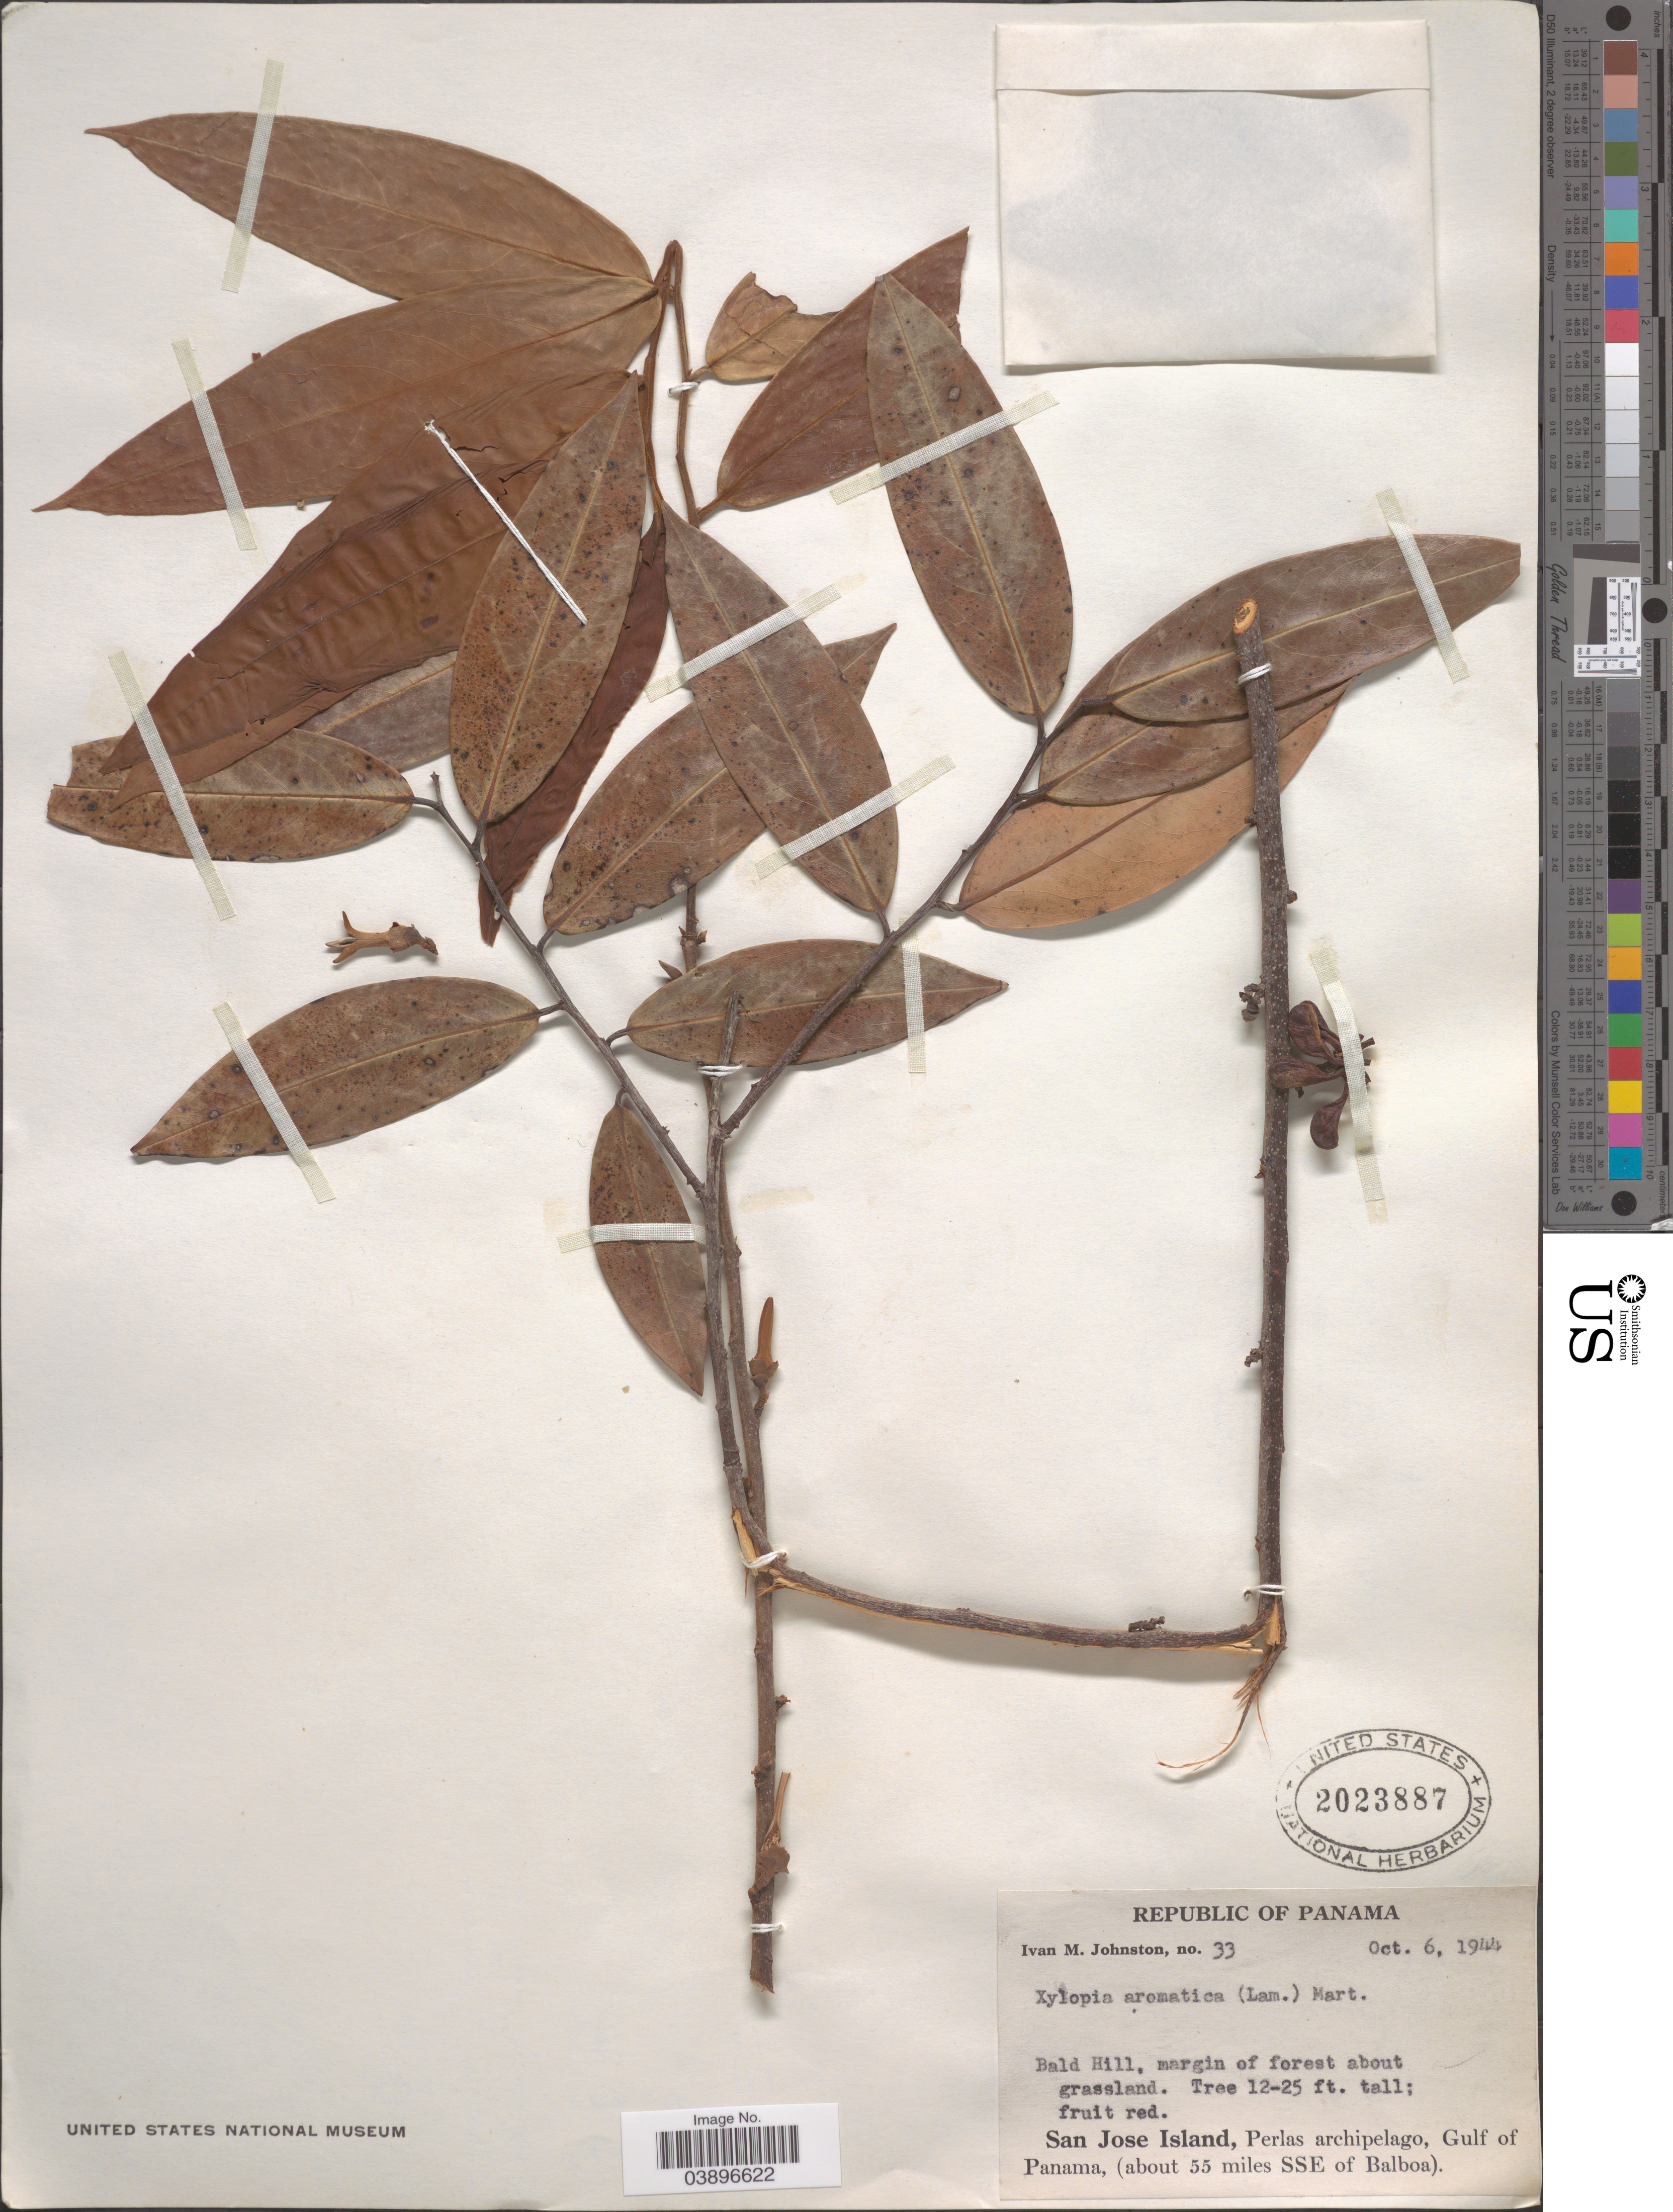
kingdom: Plantae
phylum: Tracheophyta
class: Magnoliopsida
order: Magnoliales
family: Annonaceae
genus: Xylopia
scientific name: Xylopia aromatica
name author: (Lam.) Mart.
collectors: I.M. Johnston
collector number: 33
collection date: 1944-10-06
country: Panama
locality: San Jose Island, Perlas archipelago, Gulf of Panama, (about 55 miles SSE of Balboa).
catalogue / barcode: US 2023887